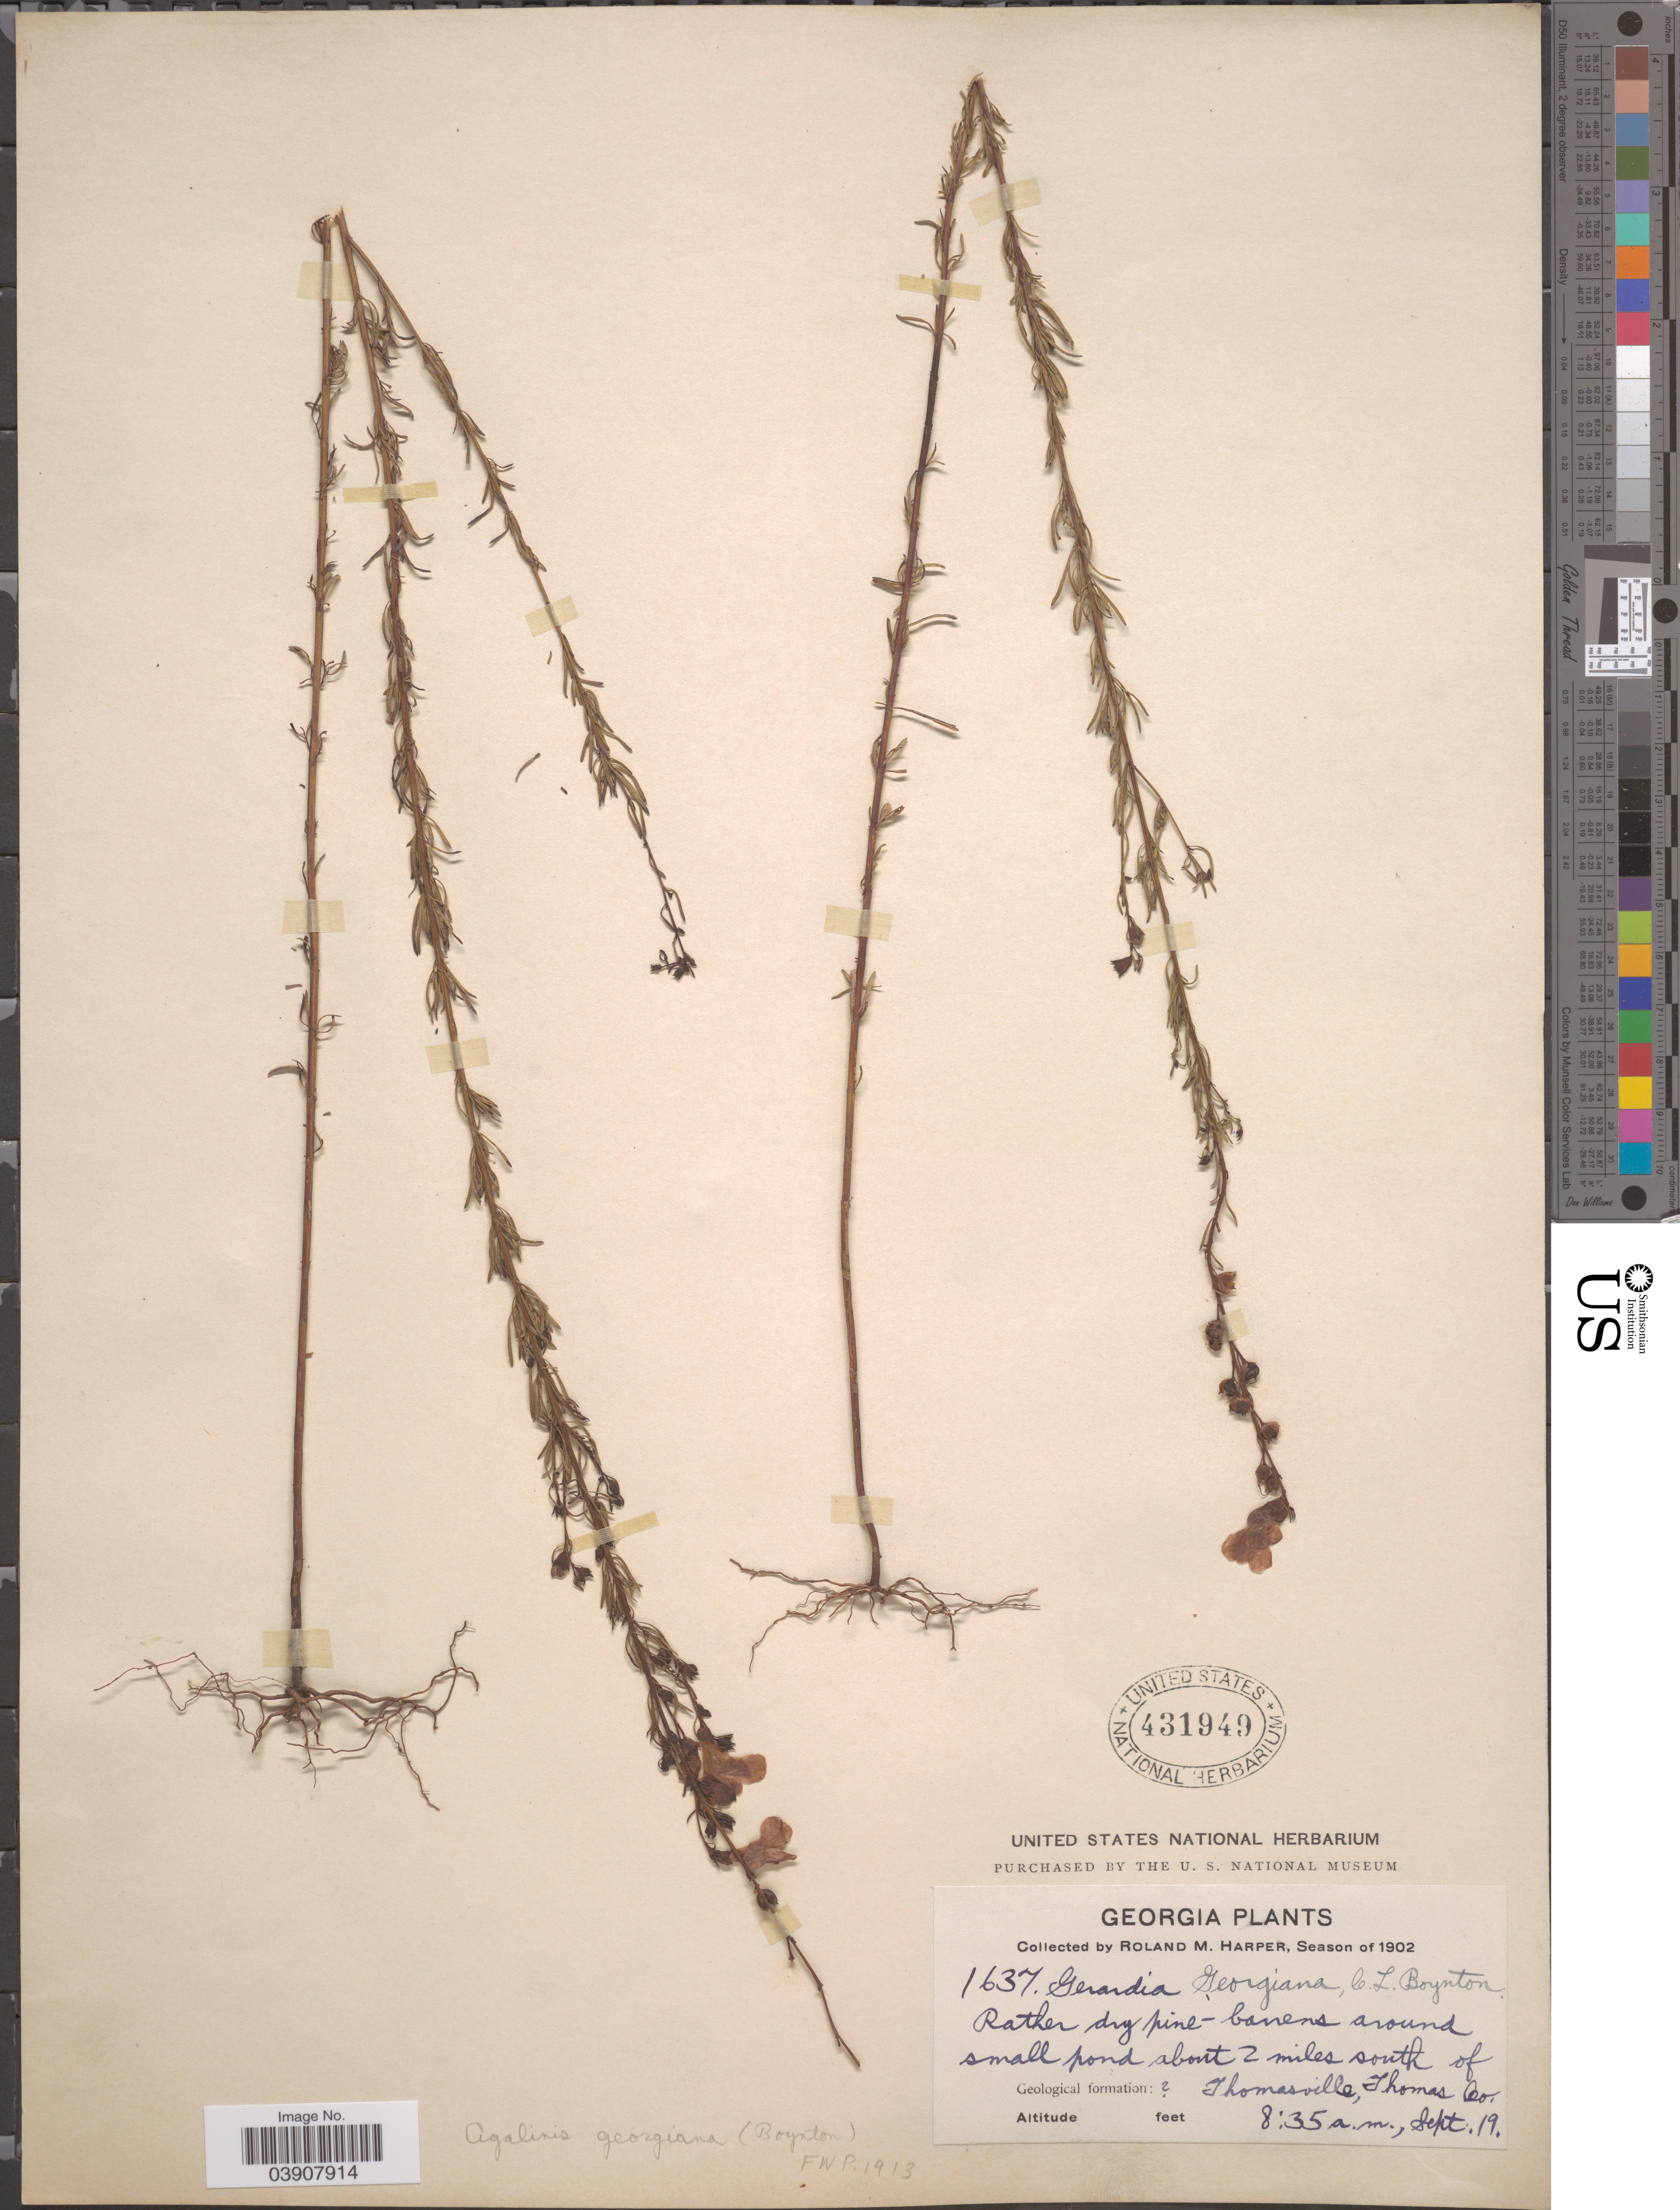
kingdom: Plantae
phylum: Tracheophyta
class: Magnoliopsida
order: Lamiales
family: Orobanchaceae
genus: Agalinis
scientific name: Agalinis georgiana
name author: (C.L. Boynton) Pennell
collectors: R. M. Harper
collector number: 1637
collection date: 1902-09-19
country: United States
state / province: Georgia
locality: About 2 miles south of Thomasville, Thomas Co.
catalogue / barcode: US 431949